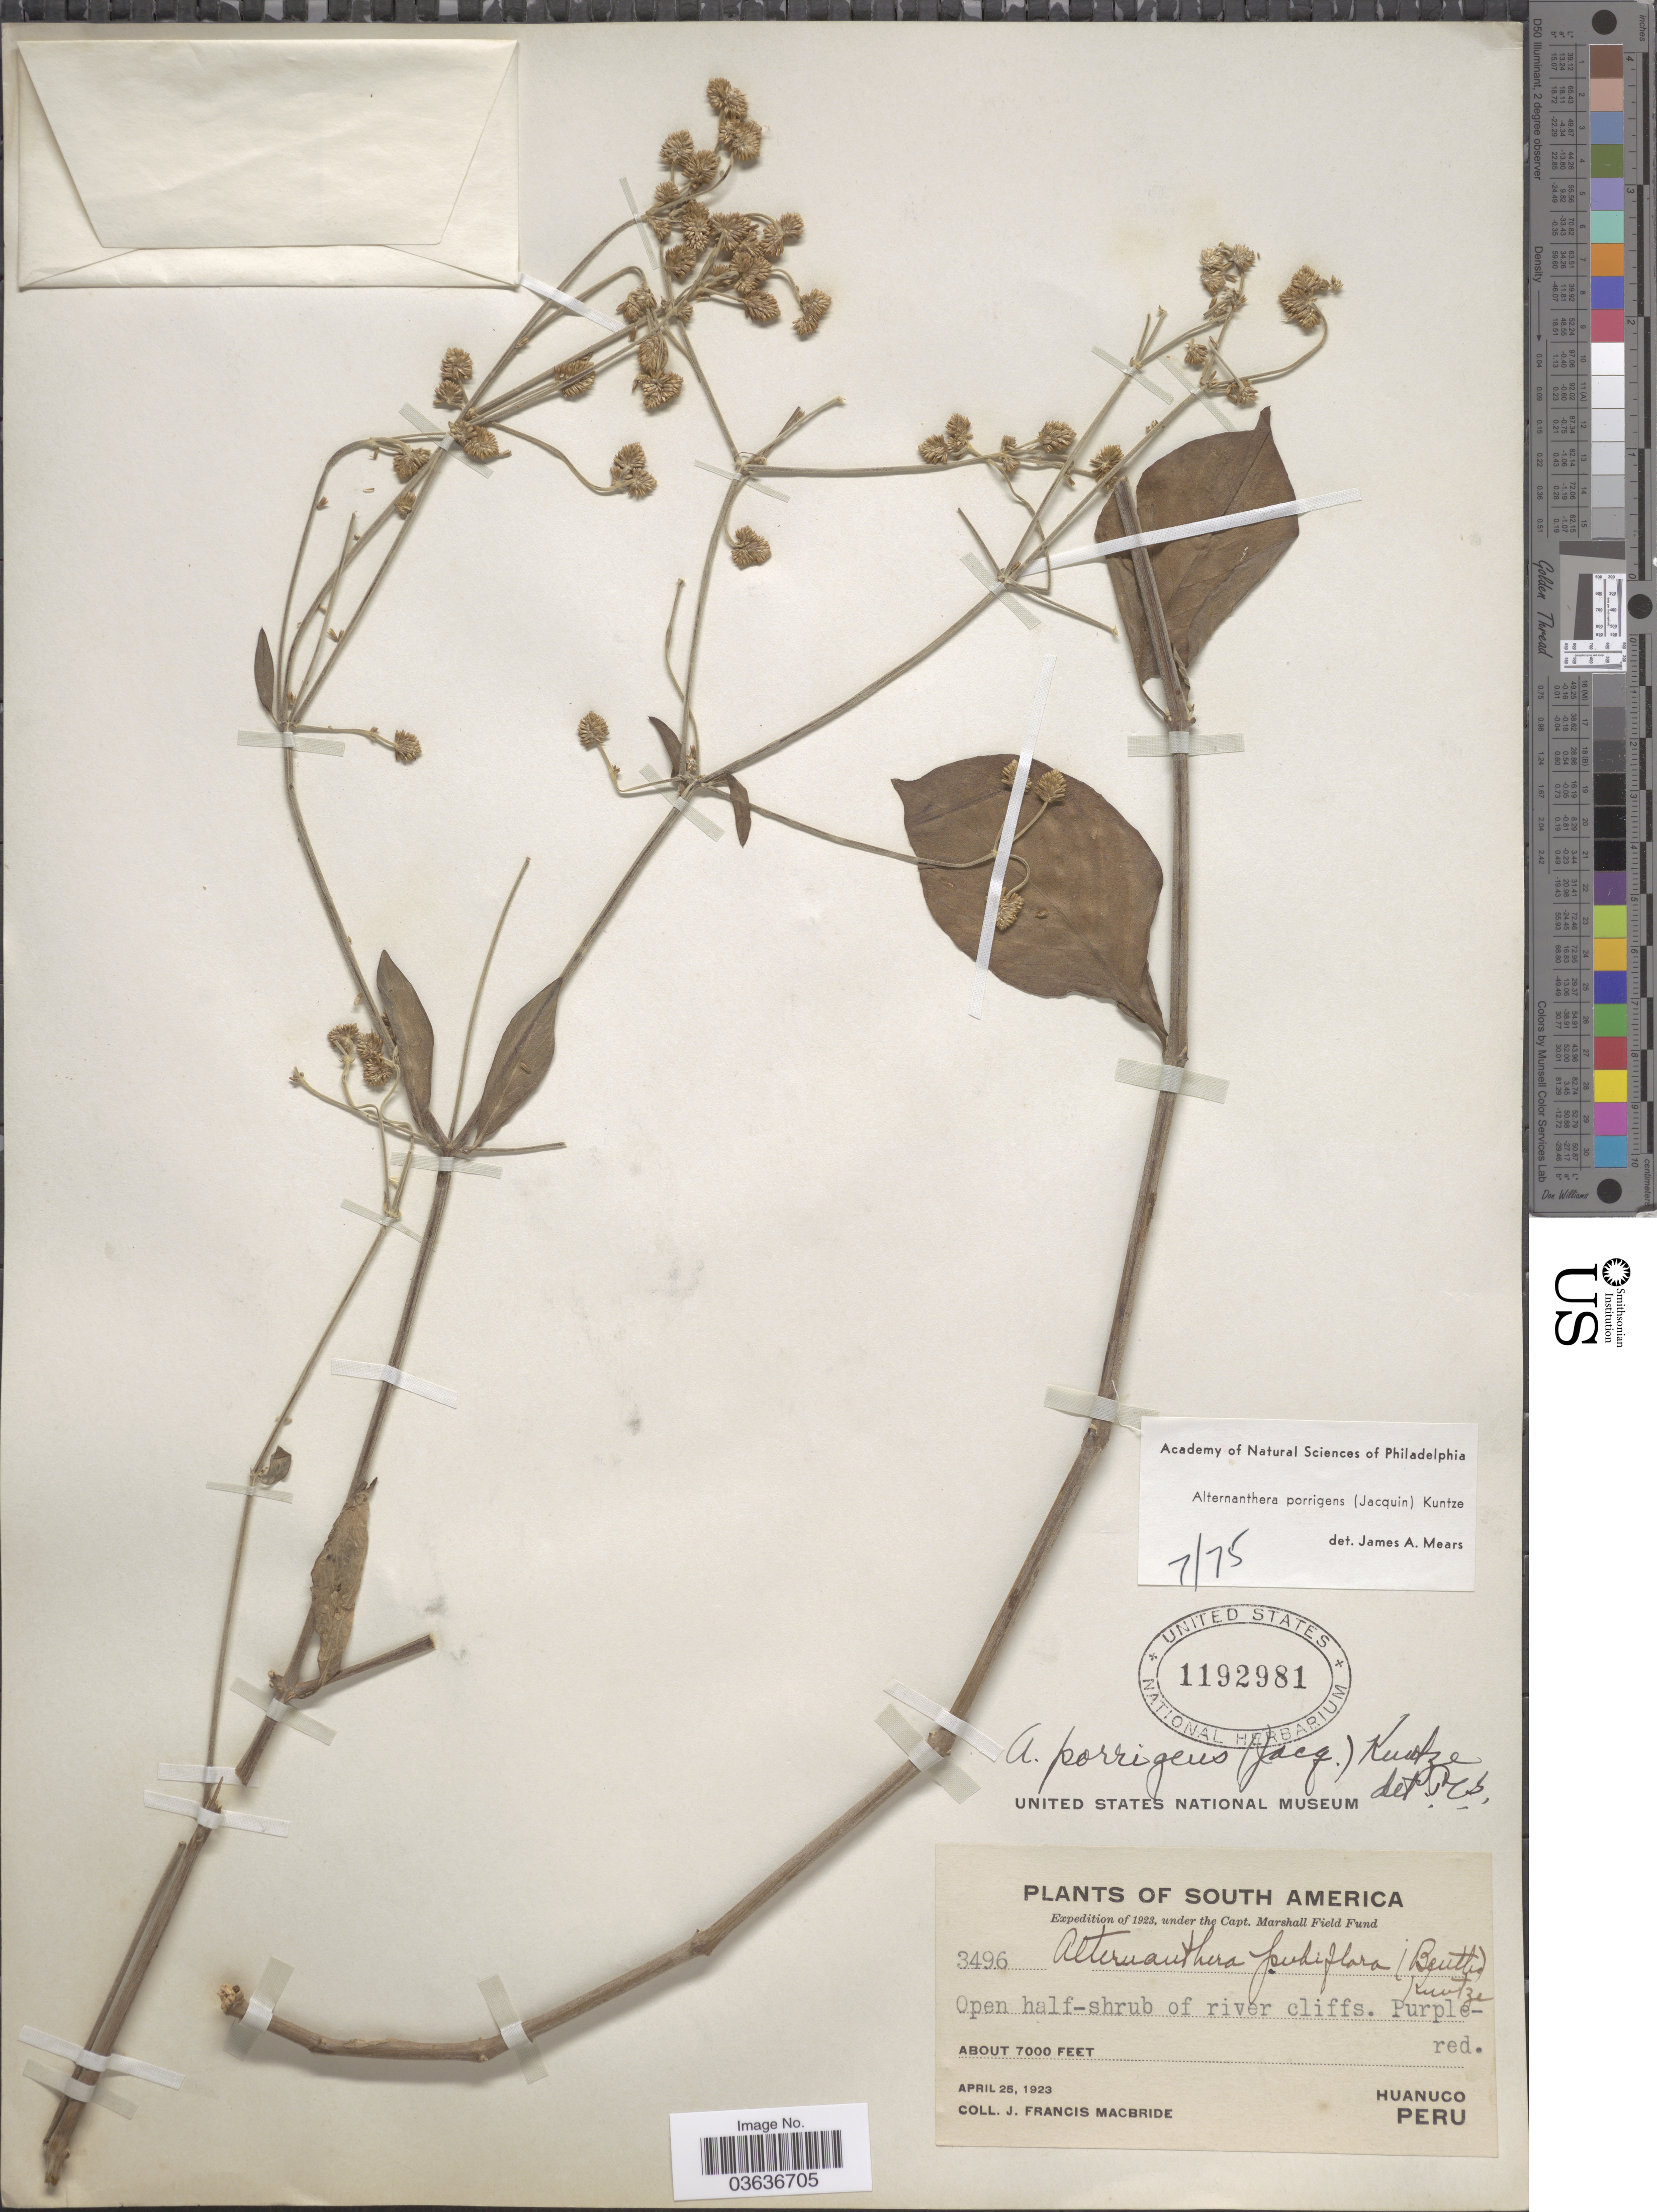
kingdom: Plantae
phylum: Tracheophyta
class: Magnoliopsida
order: Caryophyllales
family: Amaranthaceae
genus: Alternanthera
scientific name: Alternanthera porrigens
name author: (Jacq.) Kuntze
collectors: J. F. Macbride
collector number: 3496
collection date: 1923-04-25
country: Peru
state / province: Huánuco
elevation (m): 2134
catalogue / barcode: US 1192981